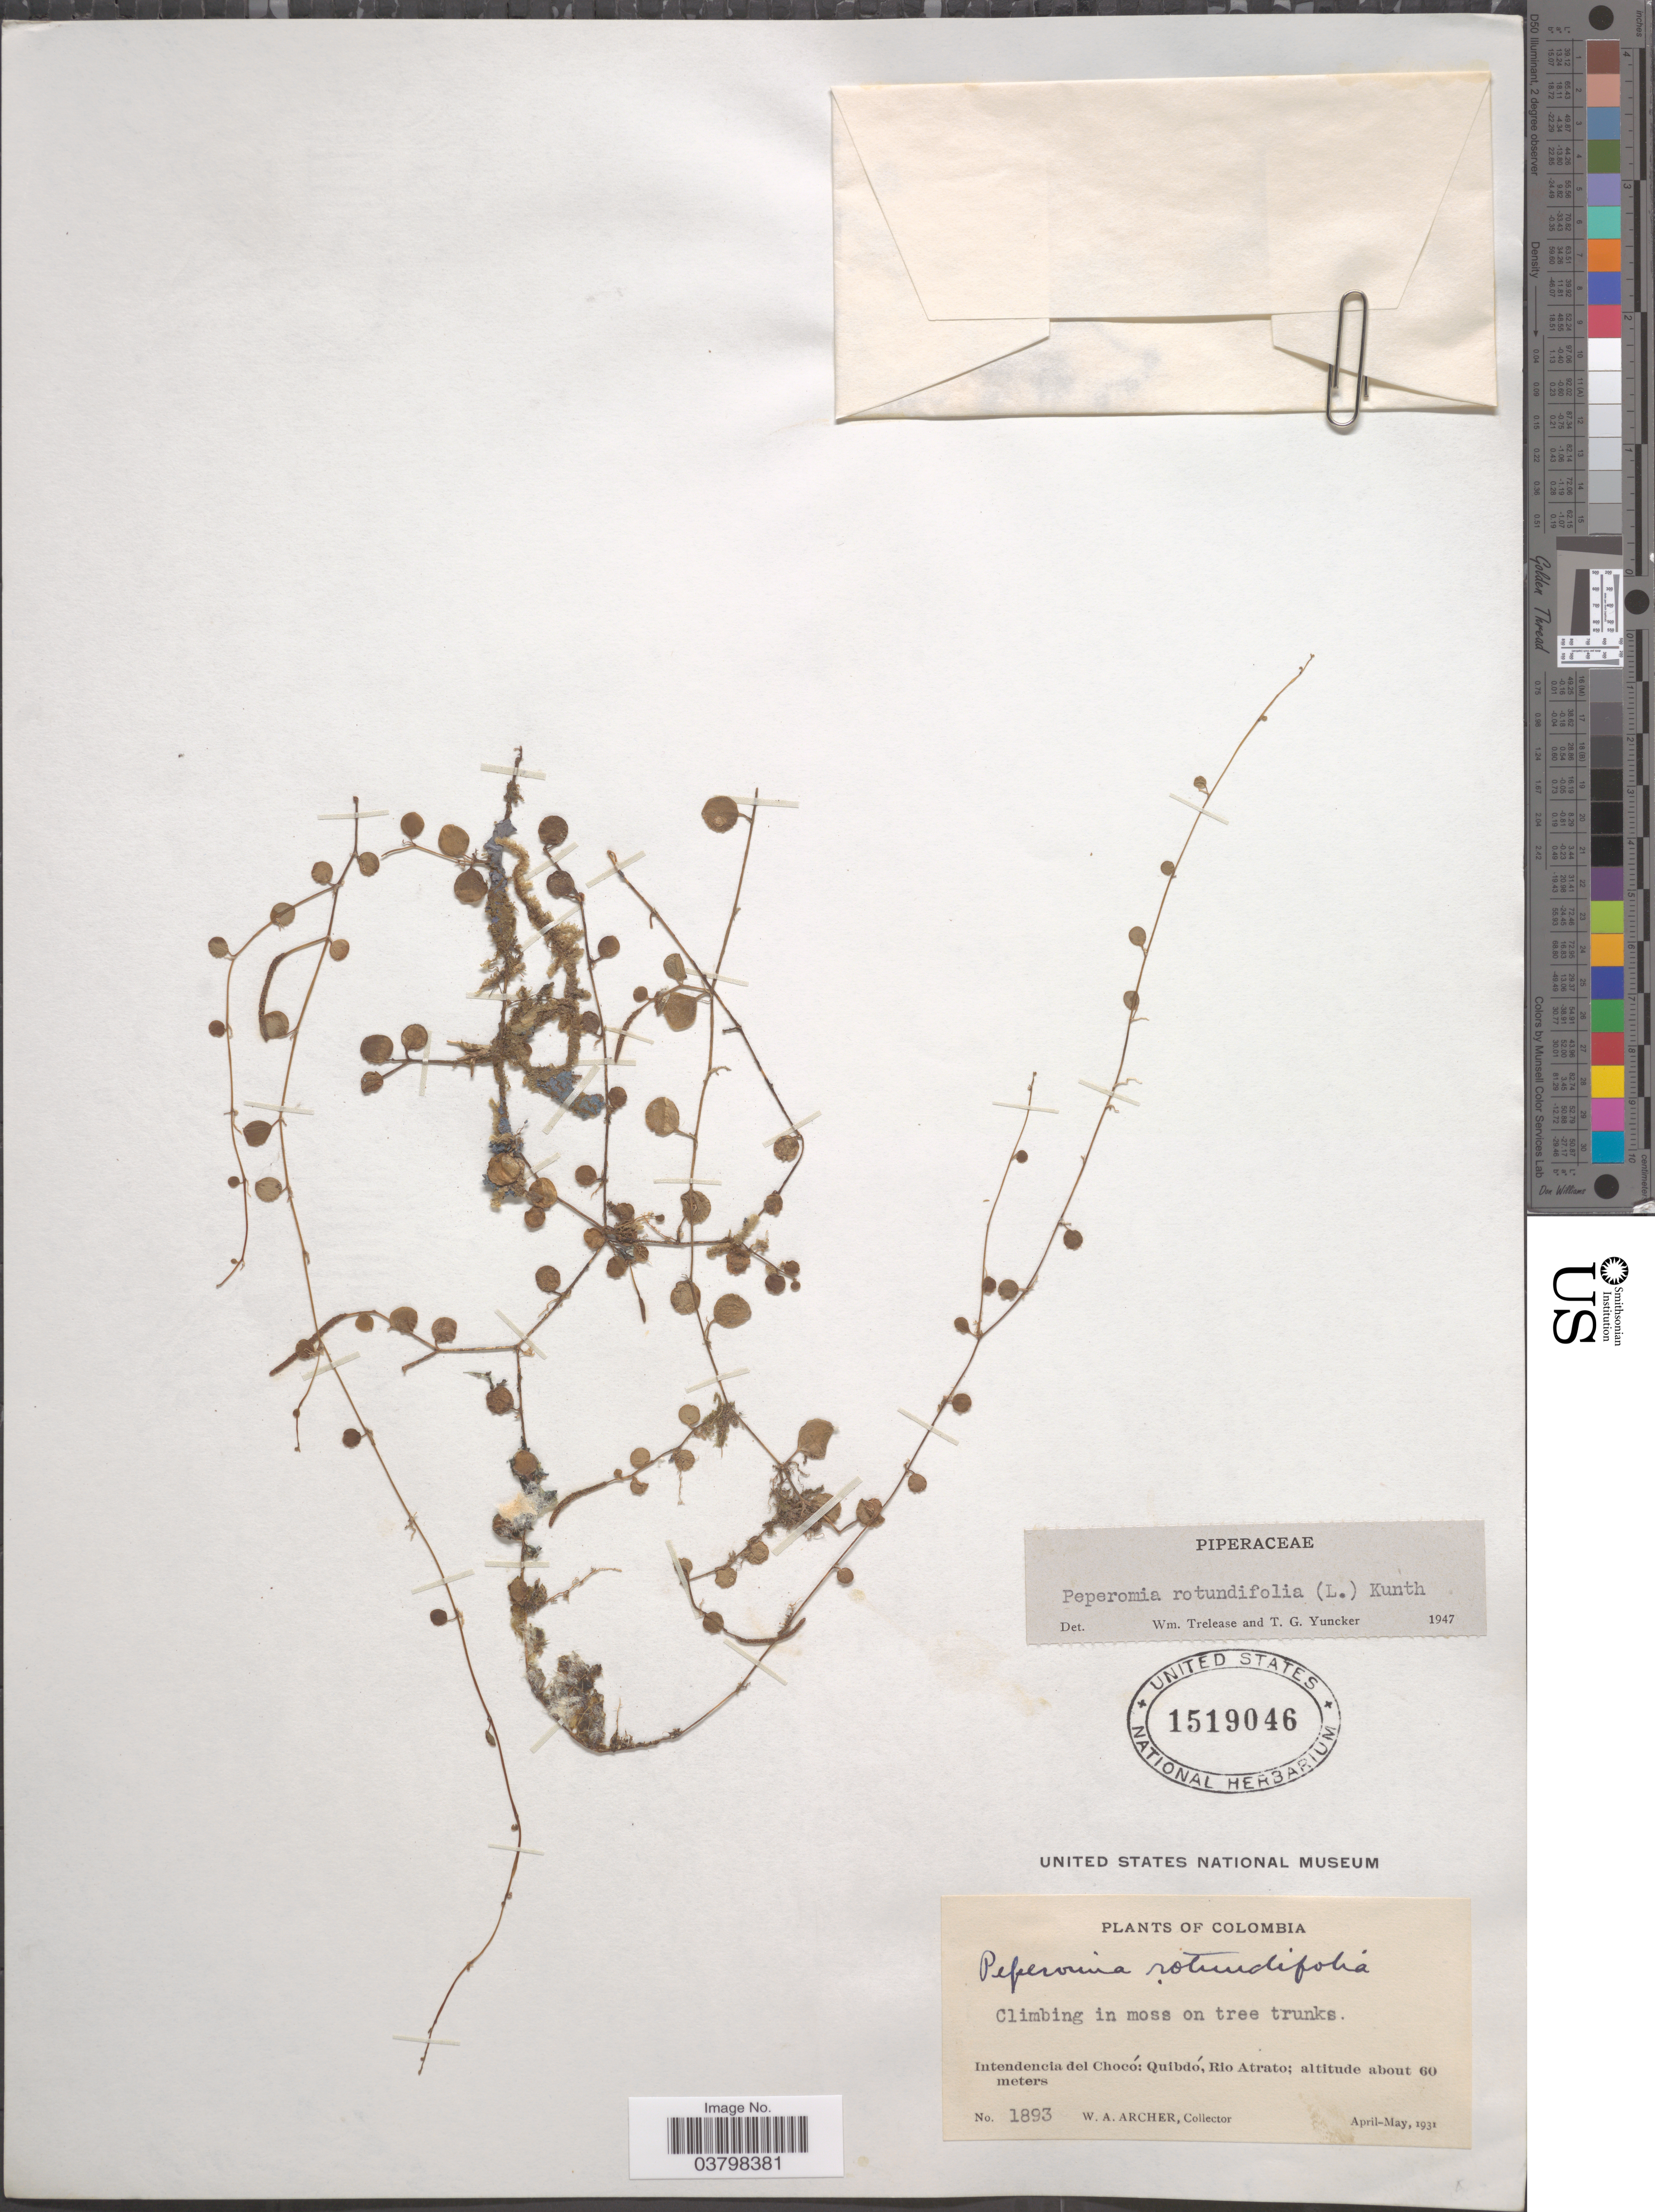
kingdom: Plantae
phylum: Tracheophyta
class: Magnoliopsida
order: Piperales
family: Piperaceae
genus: Peperomia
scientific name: Peperomia rotundifolia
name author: (L.) Kunth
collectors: W. Archer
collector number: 1893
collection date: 1931-04/1931-05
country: Colombia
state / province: Chocó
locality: Intendencia del Chocó: Quibdó, Rio Atrato.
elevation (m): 60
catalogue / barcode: US 1519046